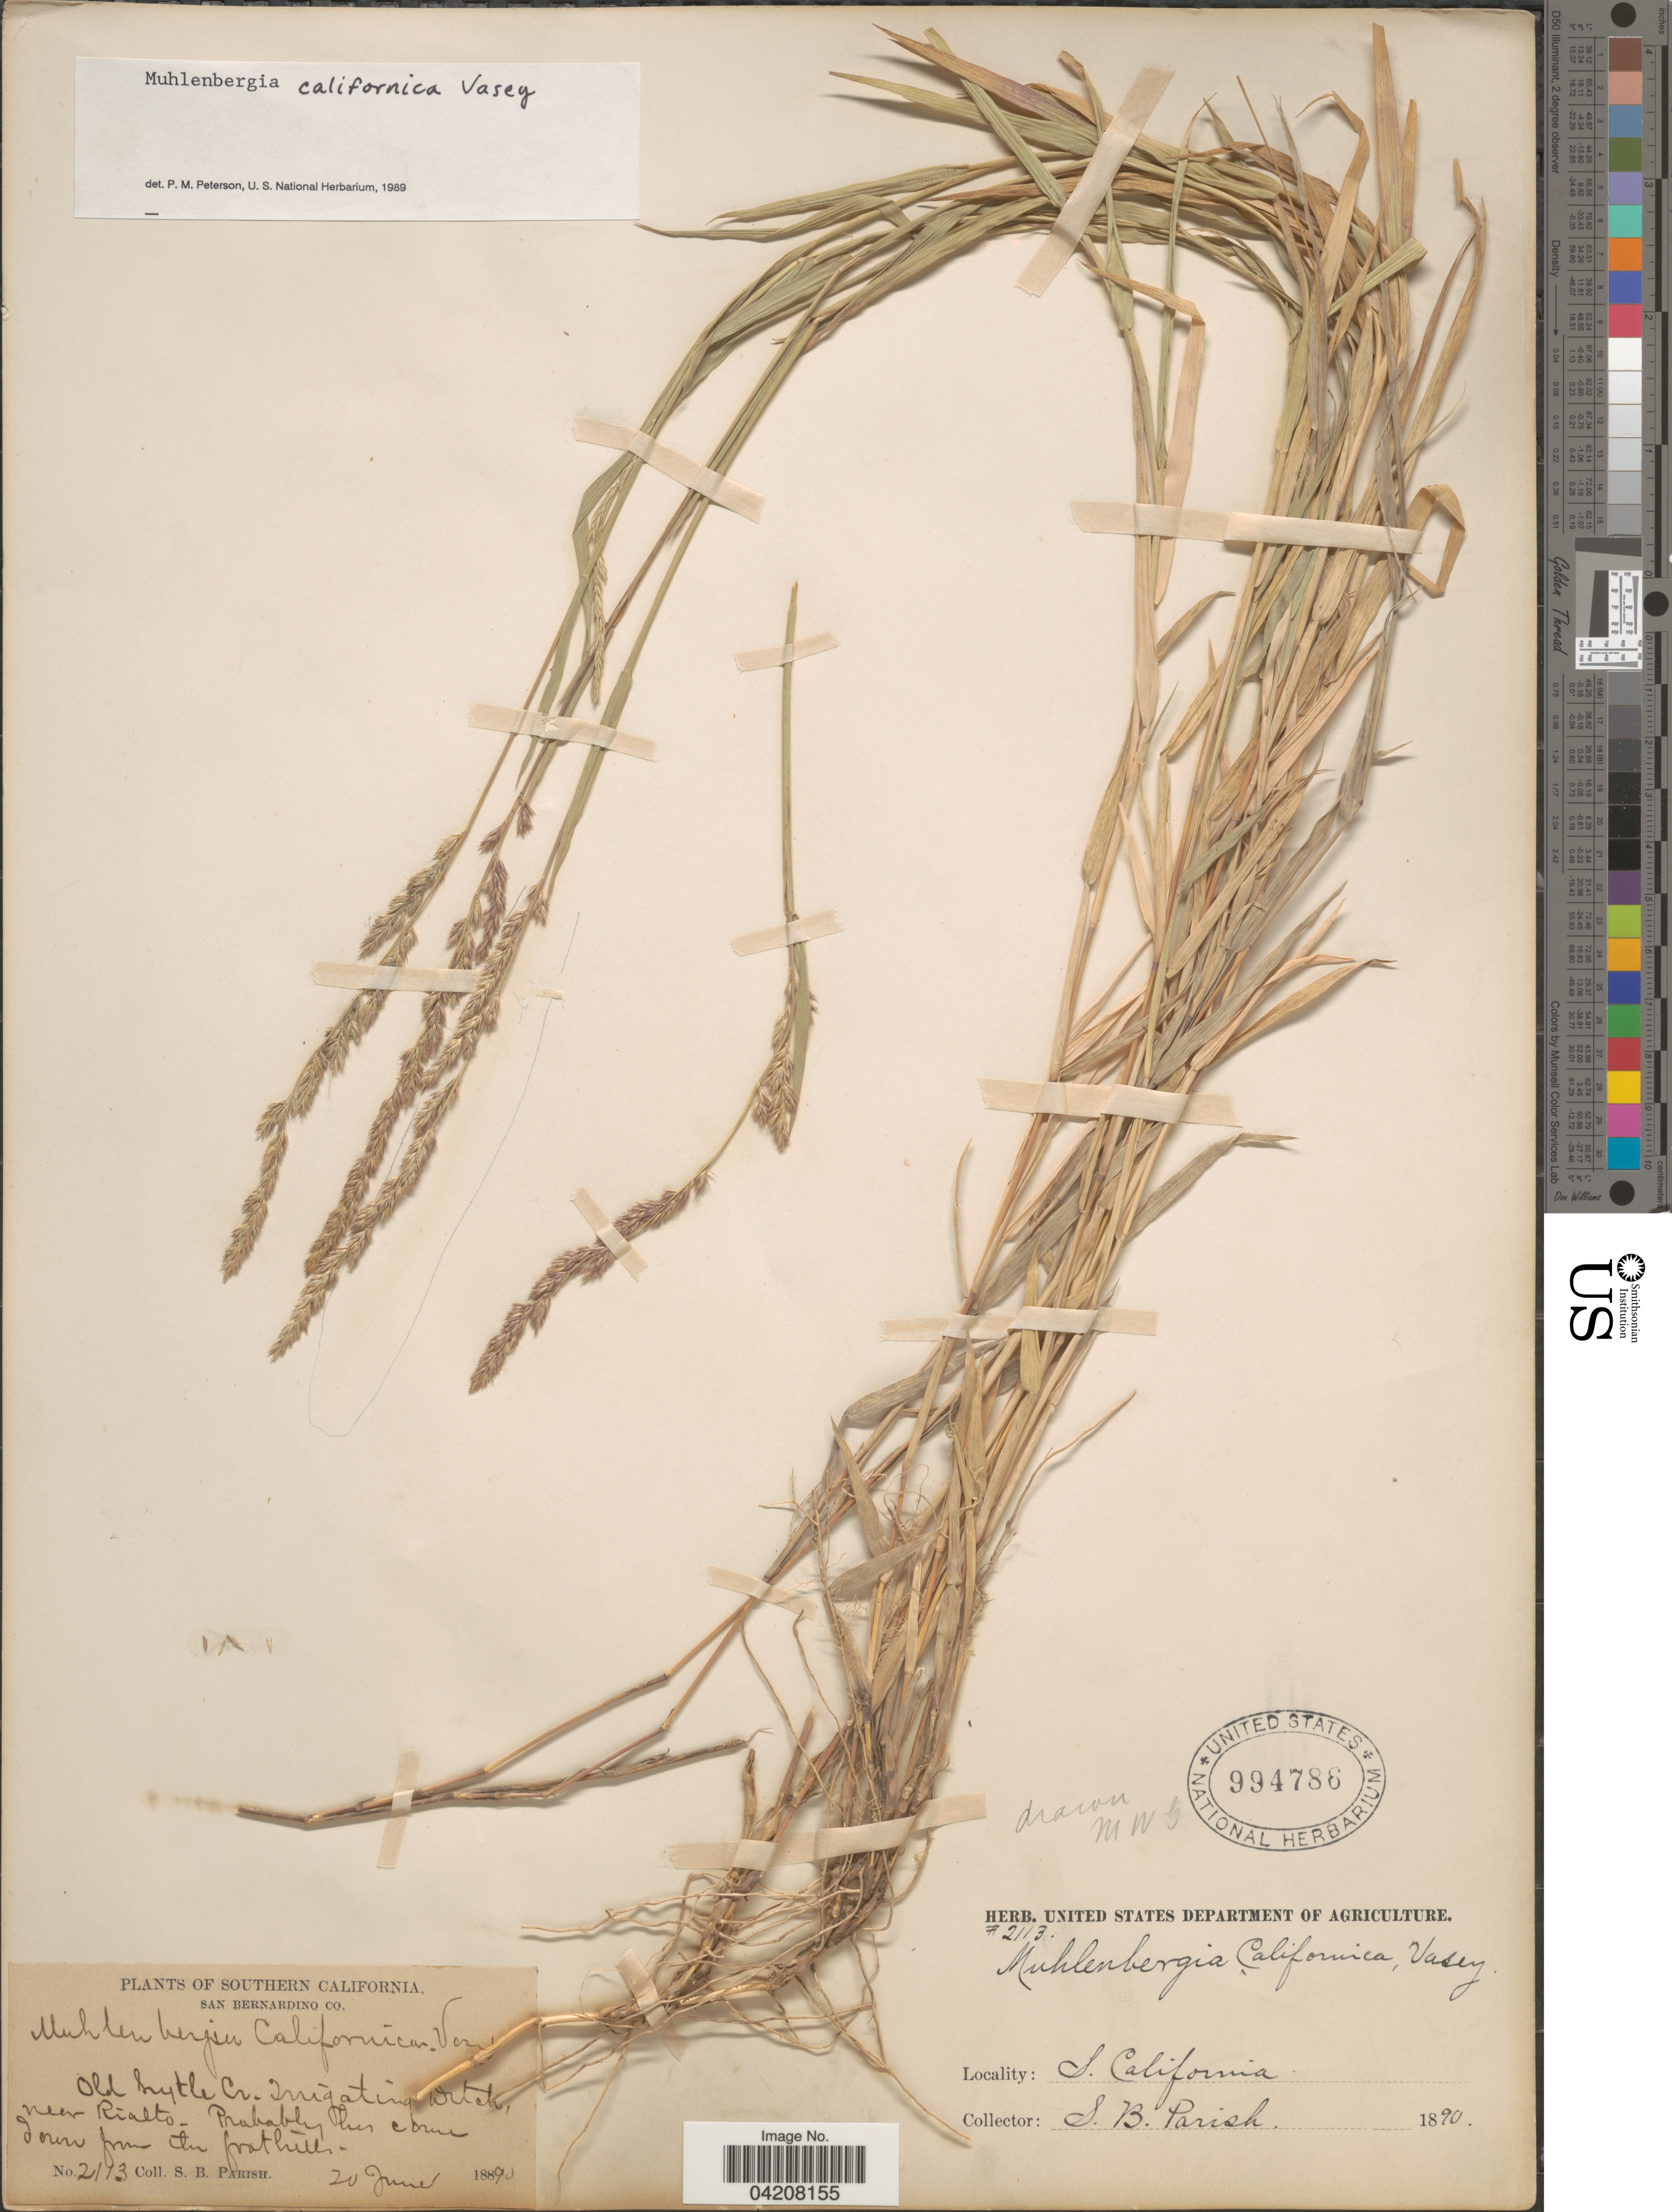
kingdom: Plantae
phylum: Tracheophyta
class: Liliopsida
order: Poales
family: Poaceae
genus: Muhlenbergia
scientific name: Muhlenbergia californica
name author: Vasey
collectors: S. B. Parish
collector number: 2113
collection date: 1890-06-20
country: United States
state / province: California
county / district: San Bernardino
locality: Southern California. San Bernardino Co. Old Lytle Cr. Irrigation ditch, near Rialto.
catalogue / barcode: US 994786